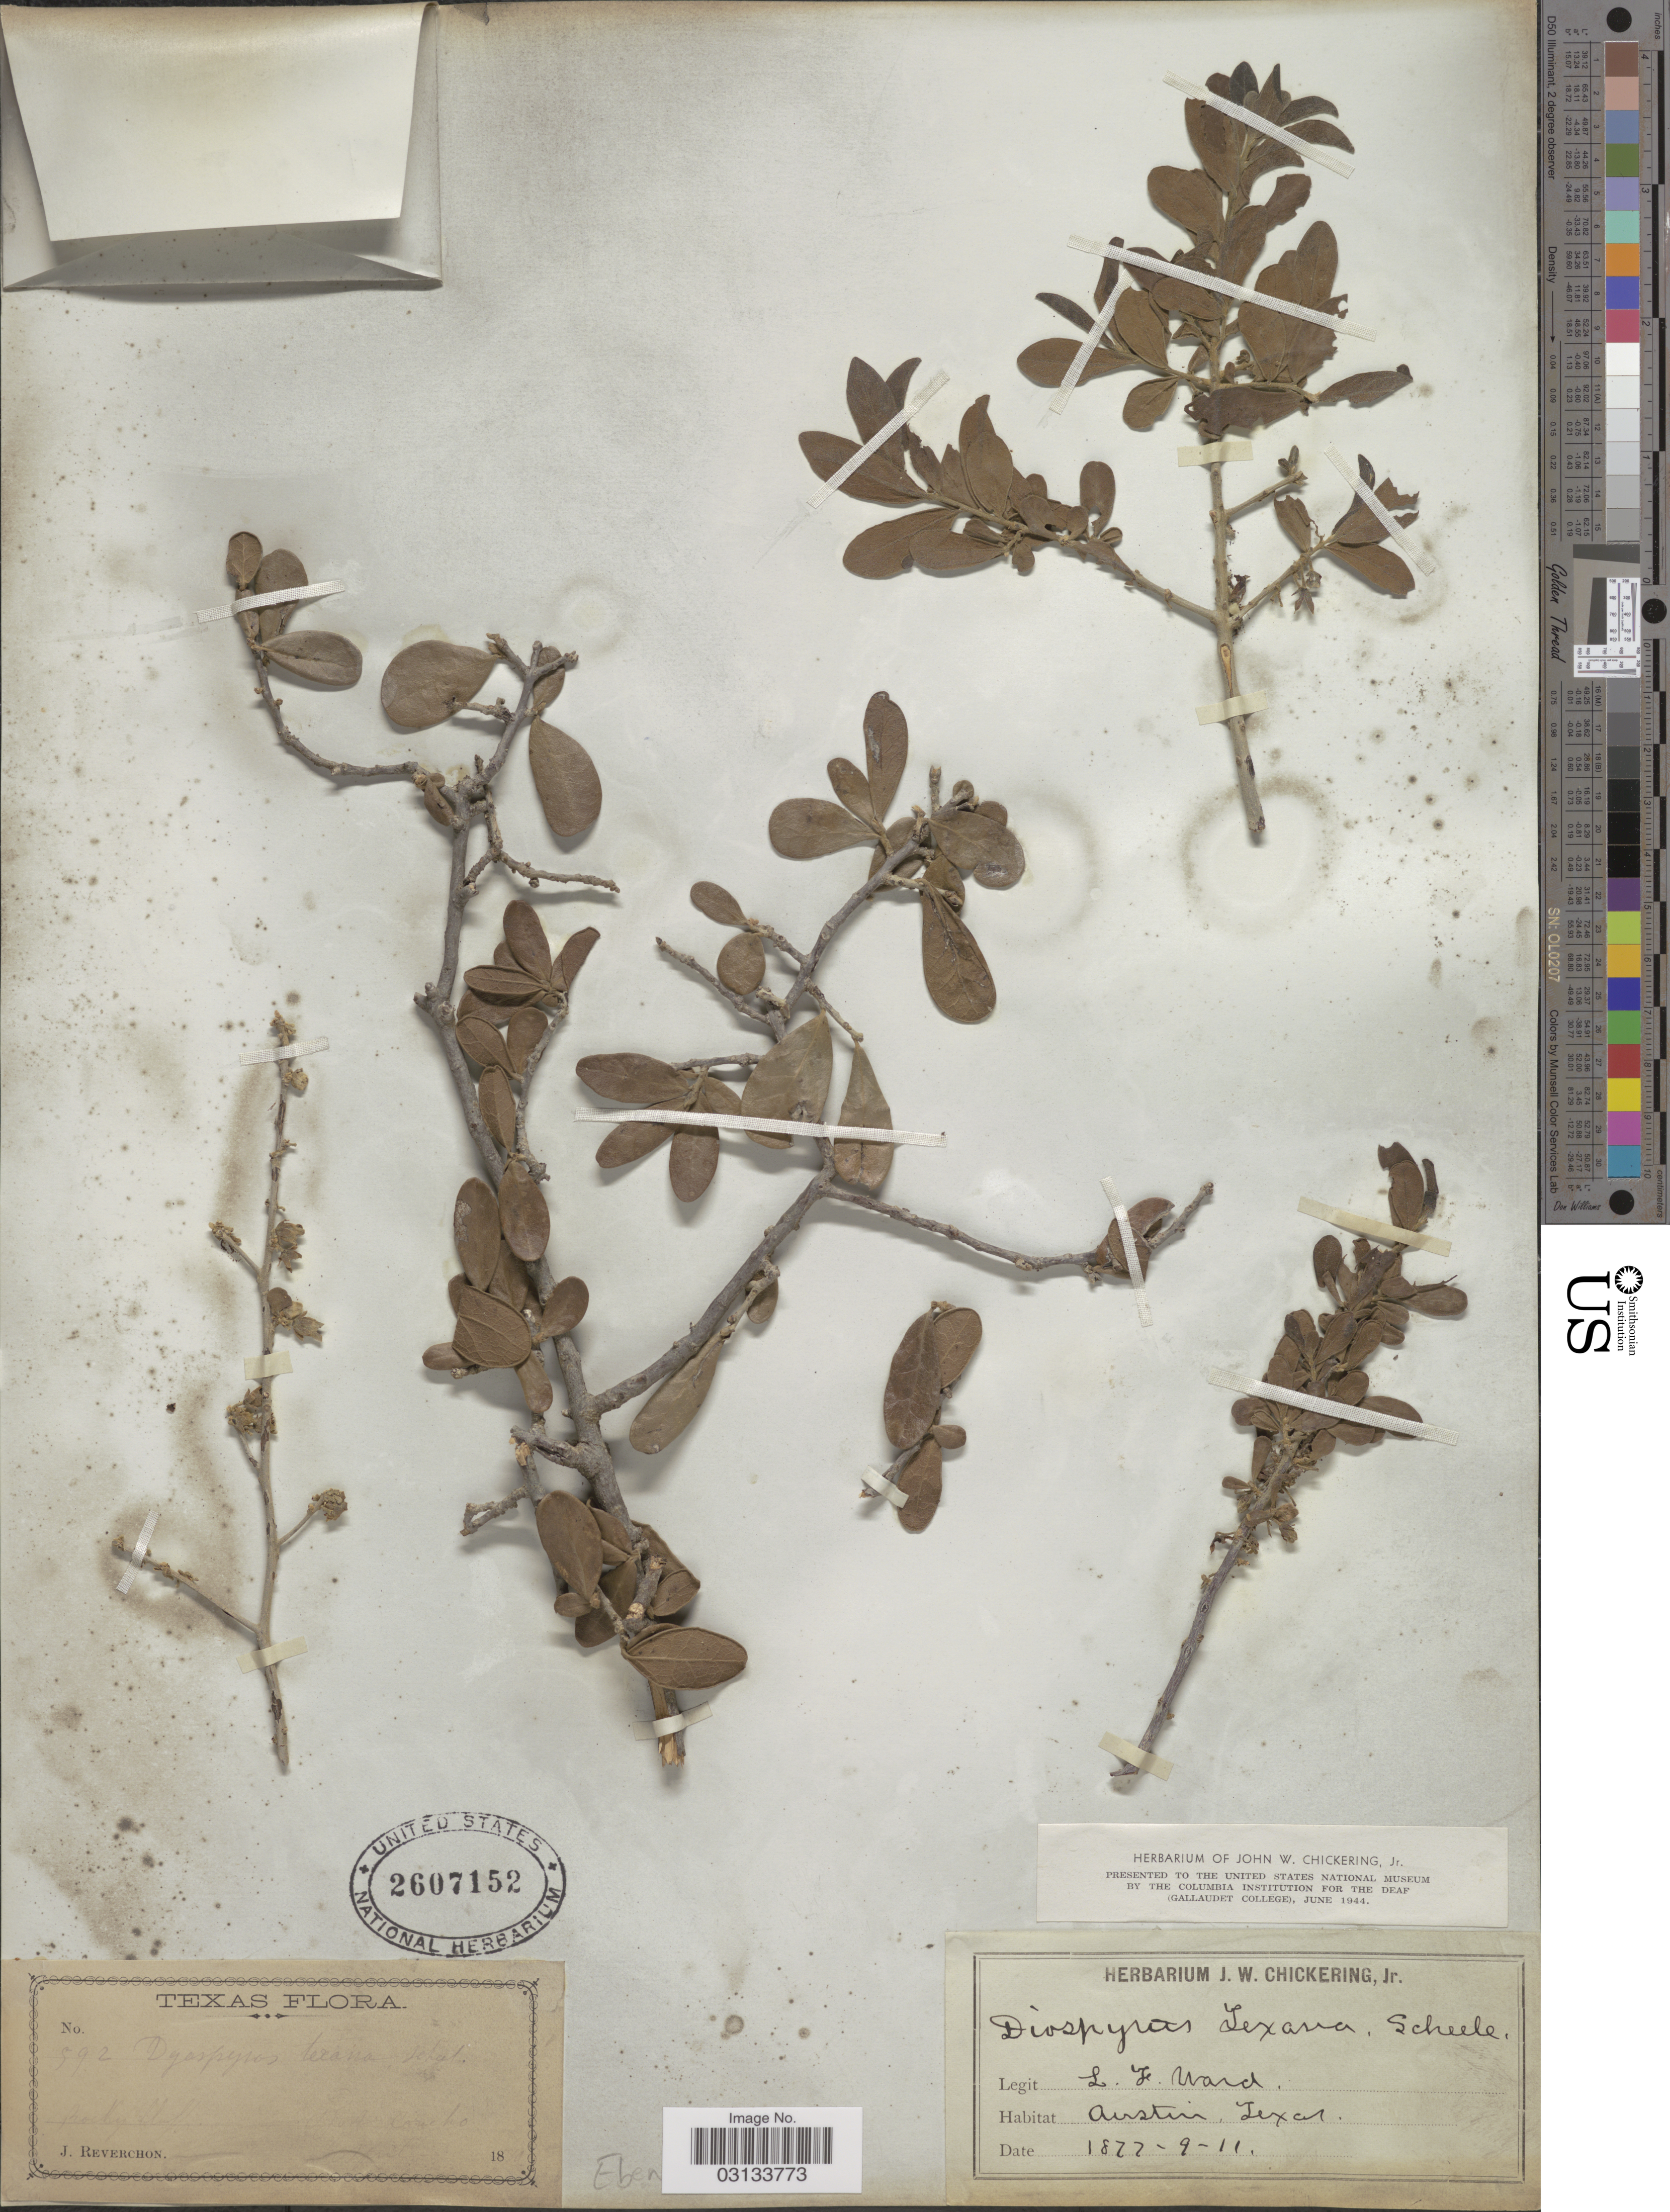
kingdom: Plantae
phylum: Tracheophyta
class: Magnoliopsida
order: Ericales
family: Ebenaceae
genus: Diospyros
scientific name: Diospyros texana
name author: Scheele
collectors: L. Ward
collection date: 1877-09-11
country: United States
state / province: Texas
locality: Austin.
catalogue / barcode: US 2607152